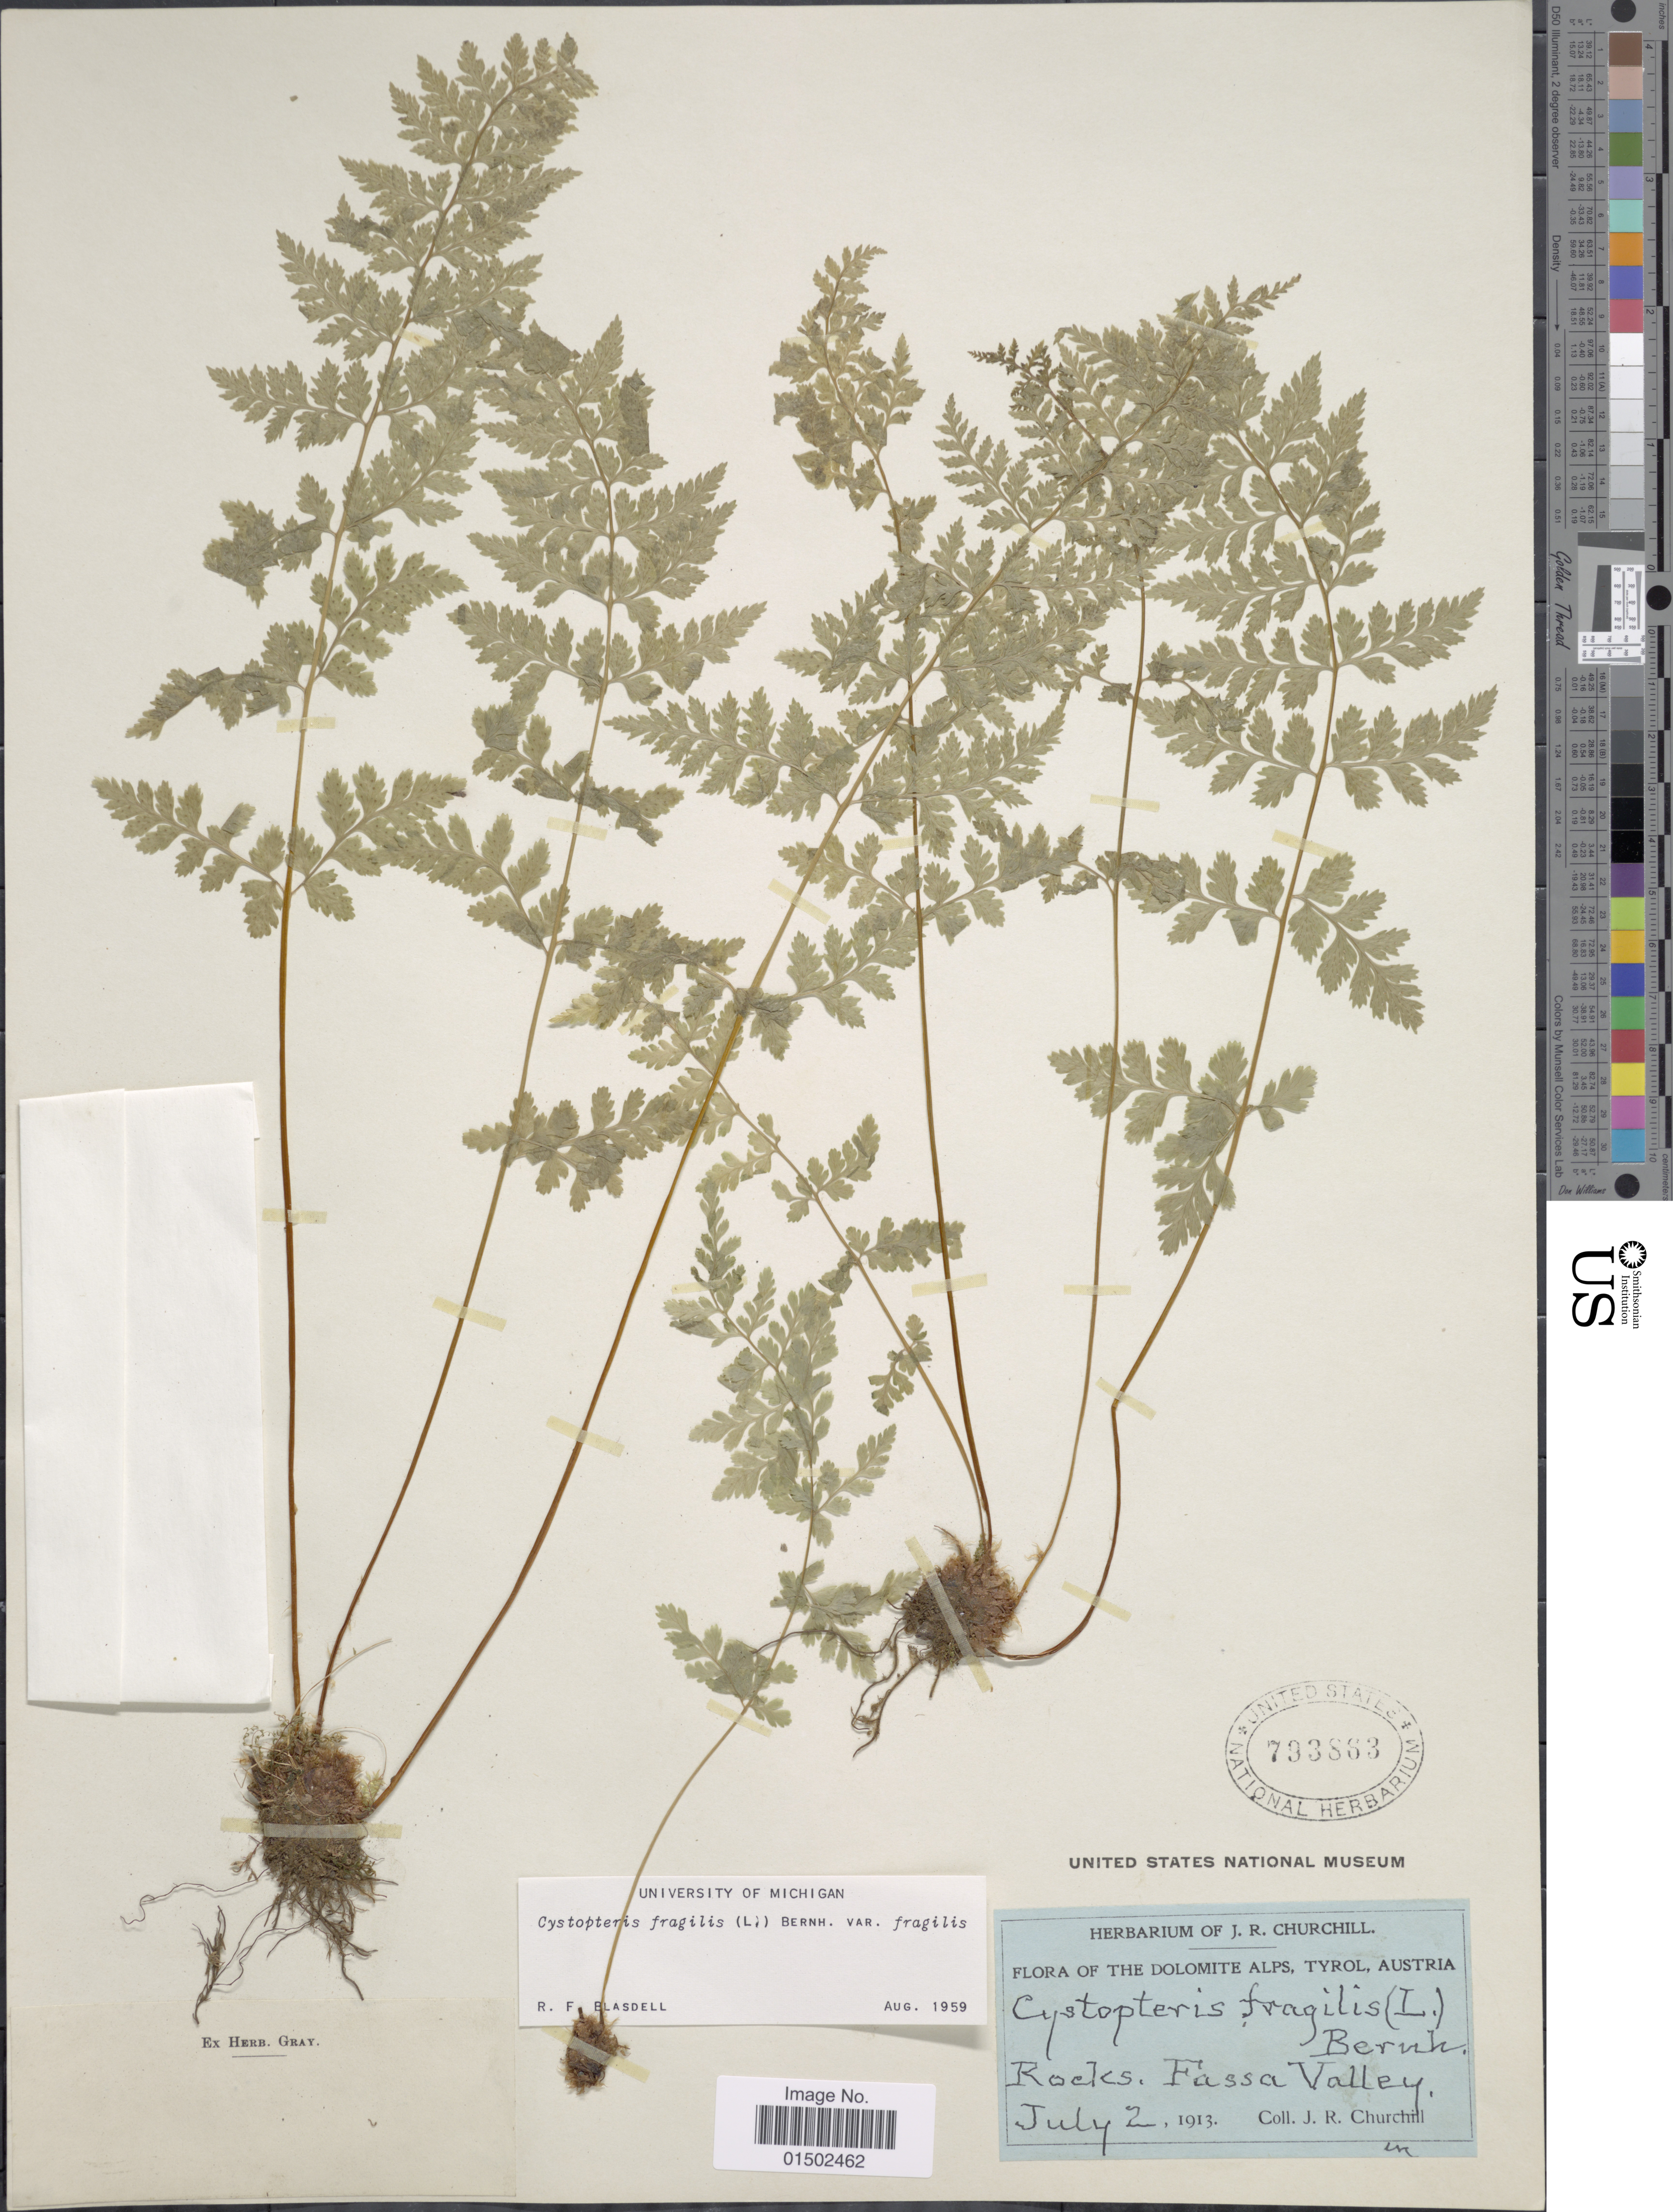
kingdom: Plantae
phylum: Tracheophyta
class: Polypodiopsida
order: Polypodiales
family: Cystopteridaceae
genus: Cystopteris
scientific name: Cystopteris fragilis var. fragilis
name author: (L.) Bernh.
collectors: J. Churchill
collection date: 1913-07-02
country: Italy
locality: The Dolomite Alps, Tyrol, Rocks, Fassa Valley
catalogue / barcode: US 793883